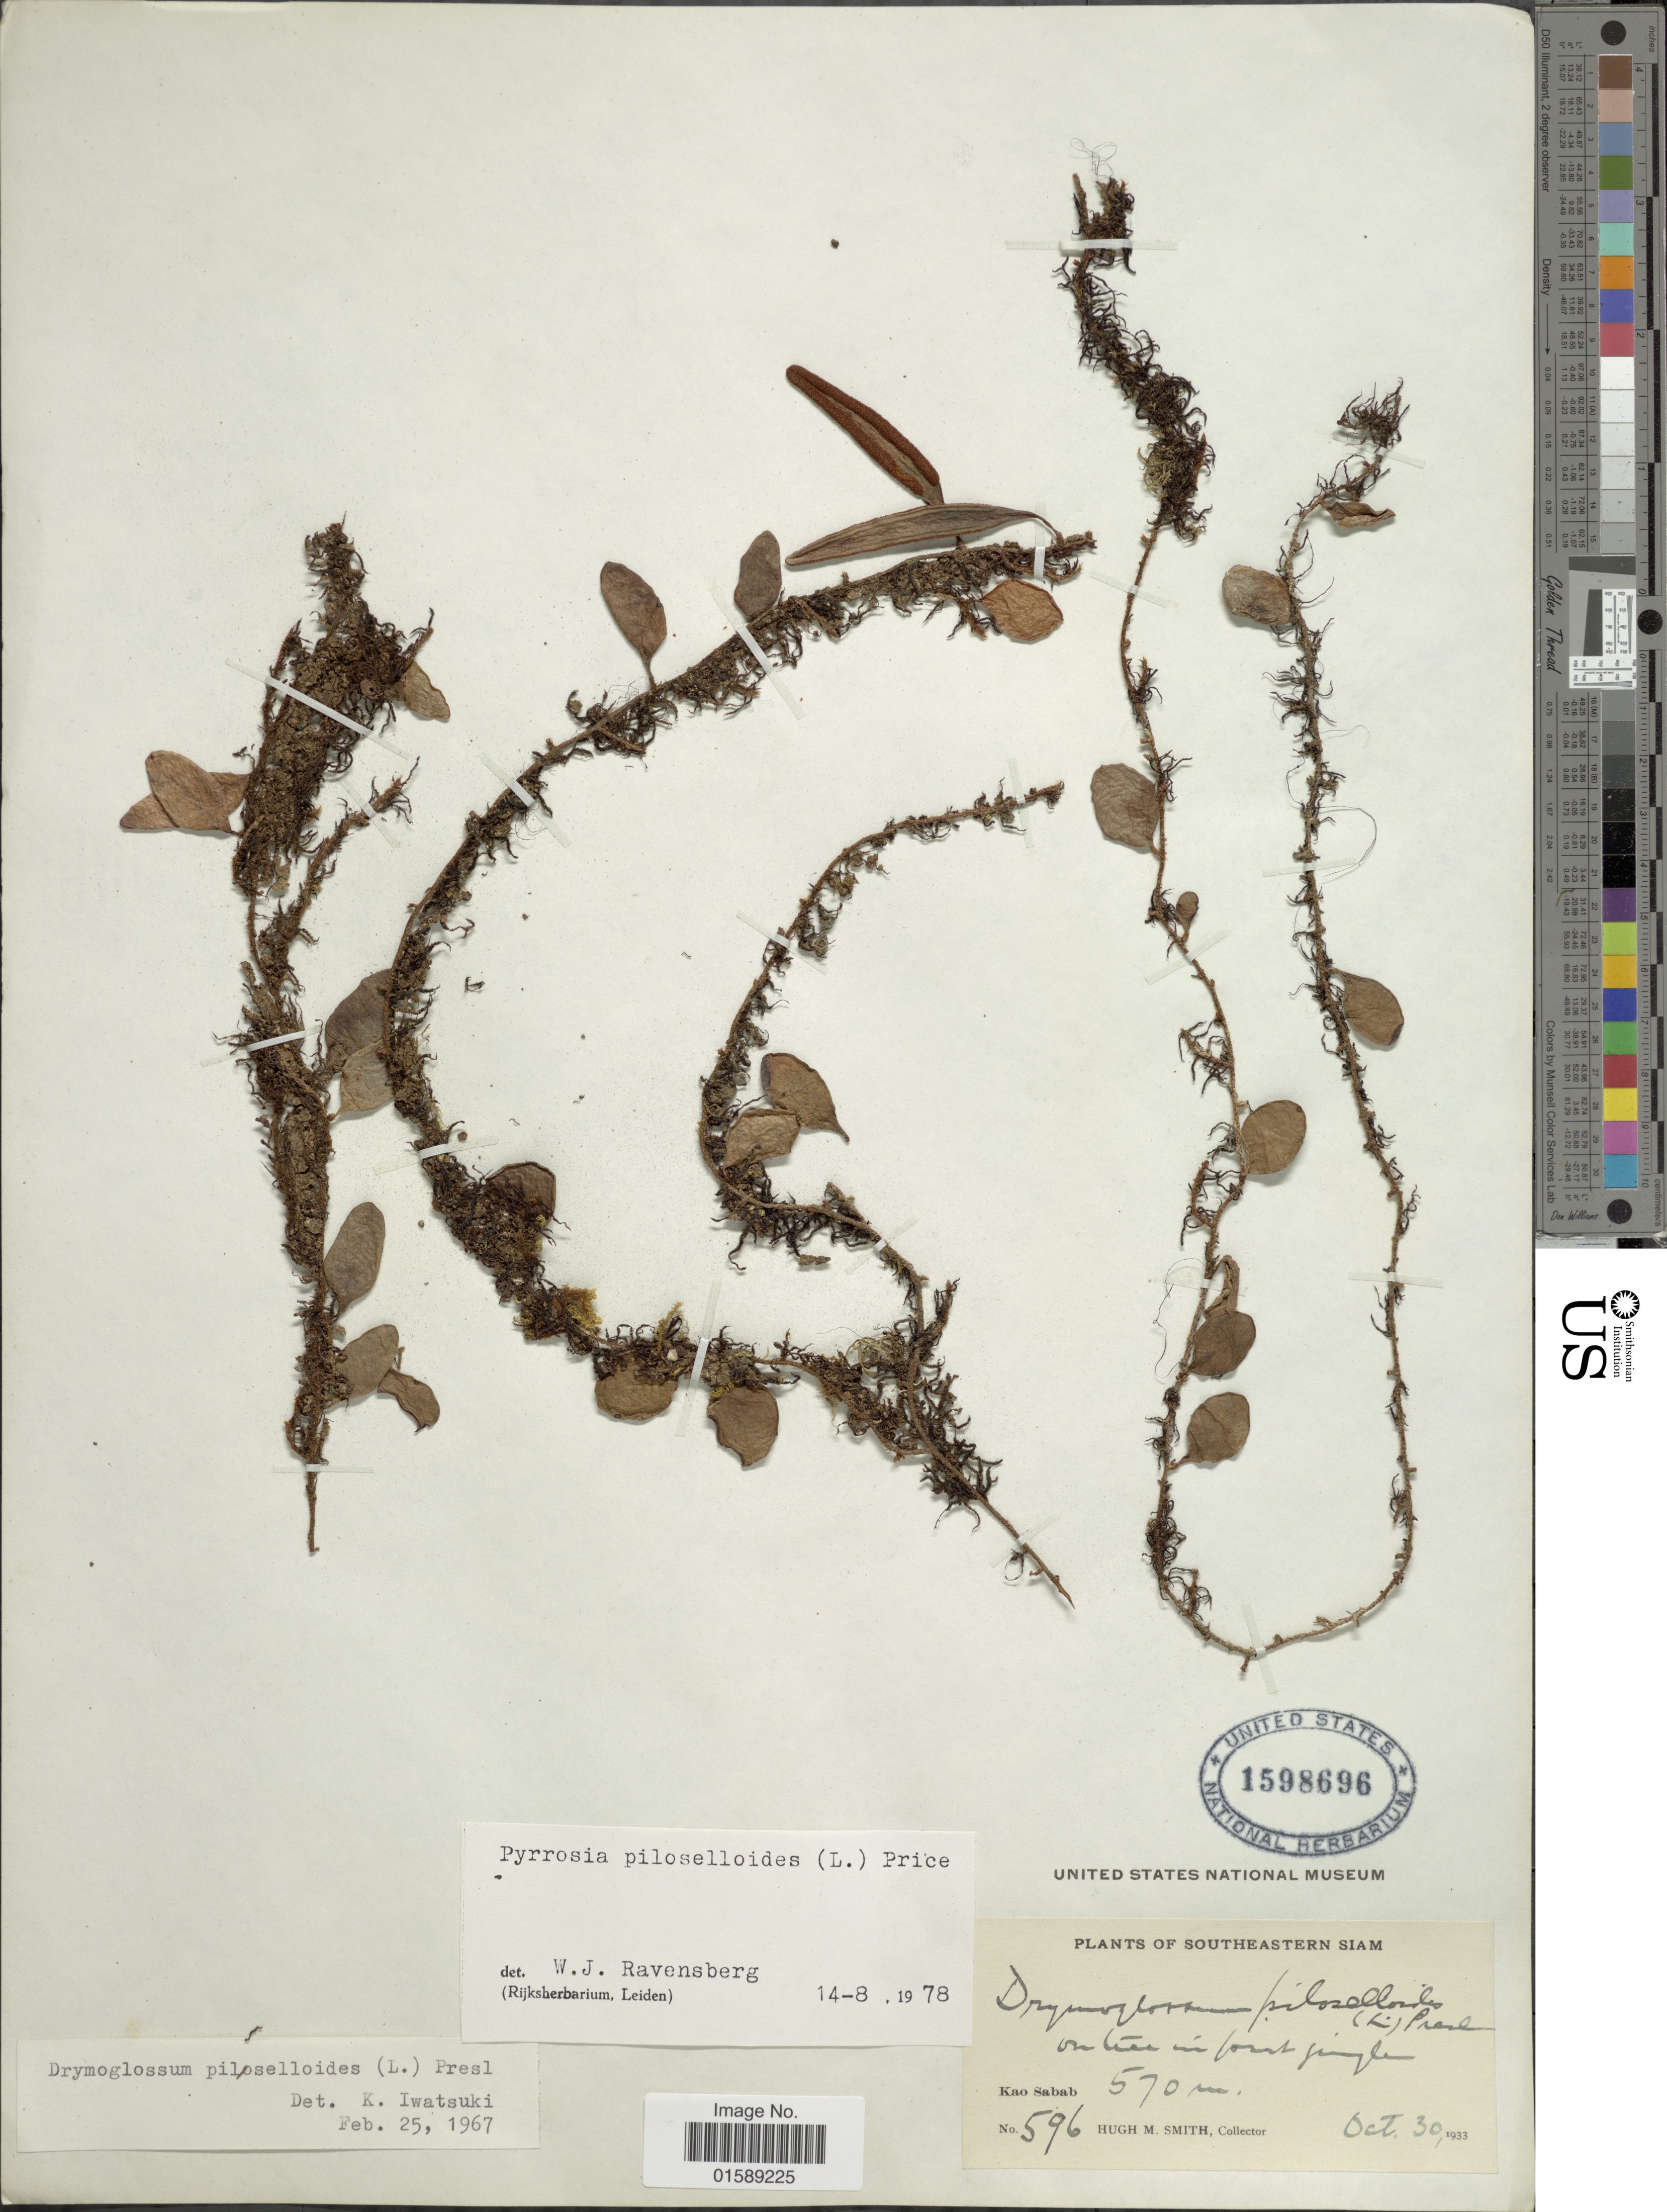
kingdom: Plantae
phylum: Tracheophyta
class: Polypodiopsida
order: Polypodiales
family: Polypodiaceae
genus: Pyrrosia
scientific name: Pyrrosia piloselloides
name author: (L.) M.G. Price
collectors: H. M. Smith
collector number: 596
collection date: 1933-10-30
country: Thailand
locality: Southeastern Siam, Kao Sabab.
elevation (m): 570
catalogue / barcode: US 1598696